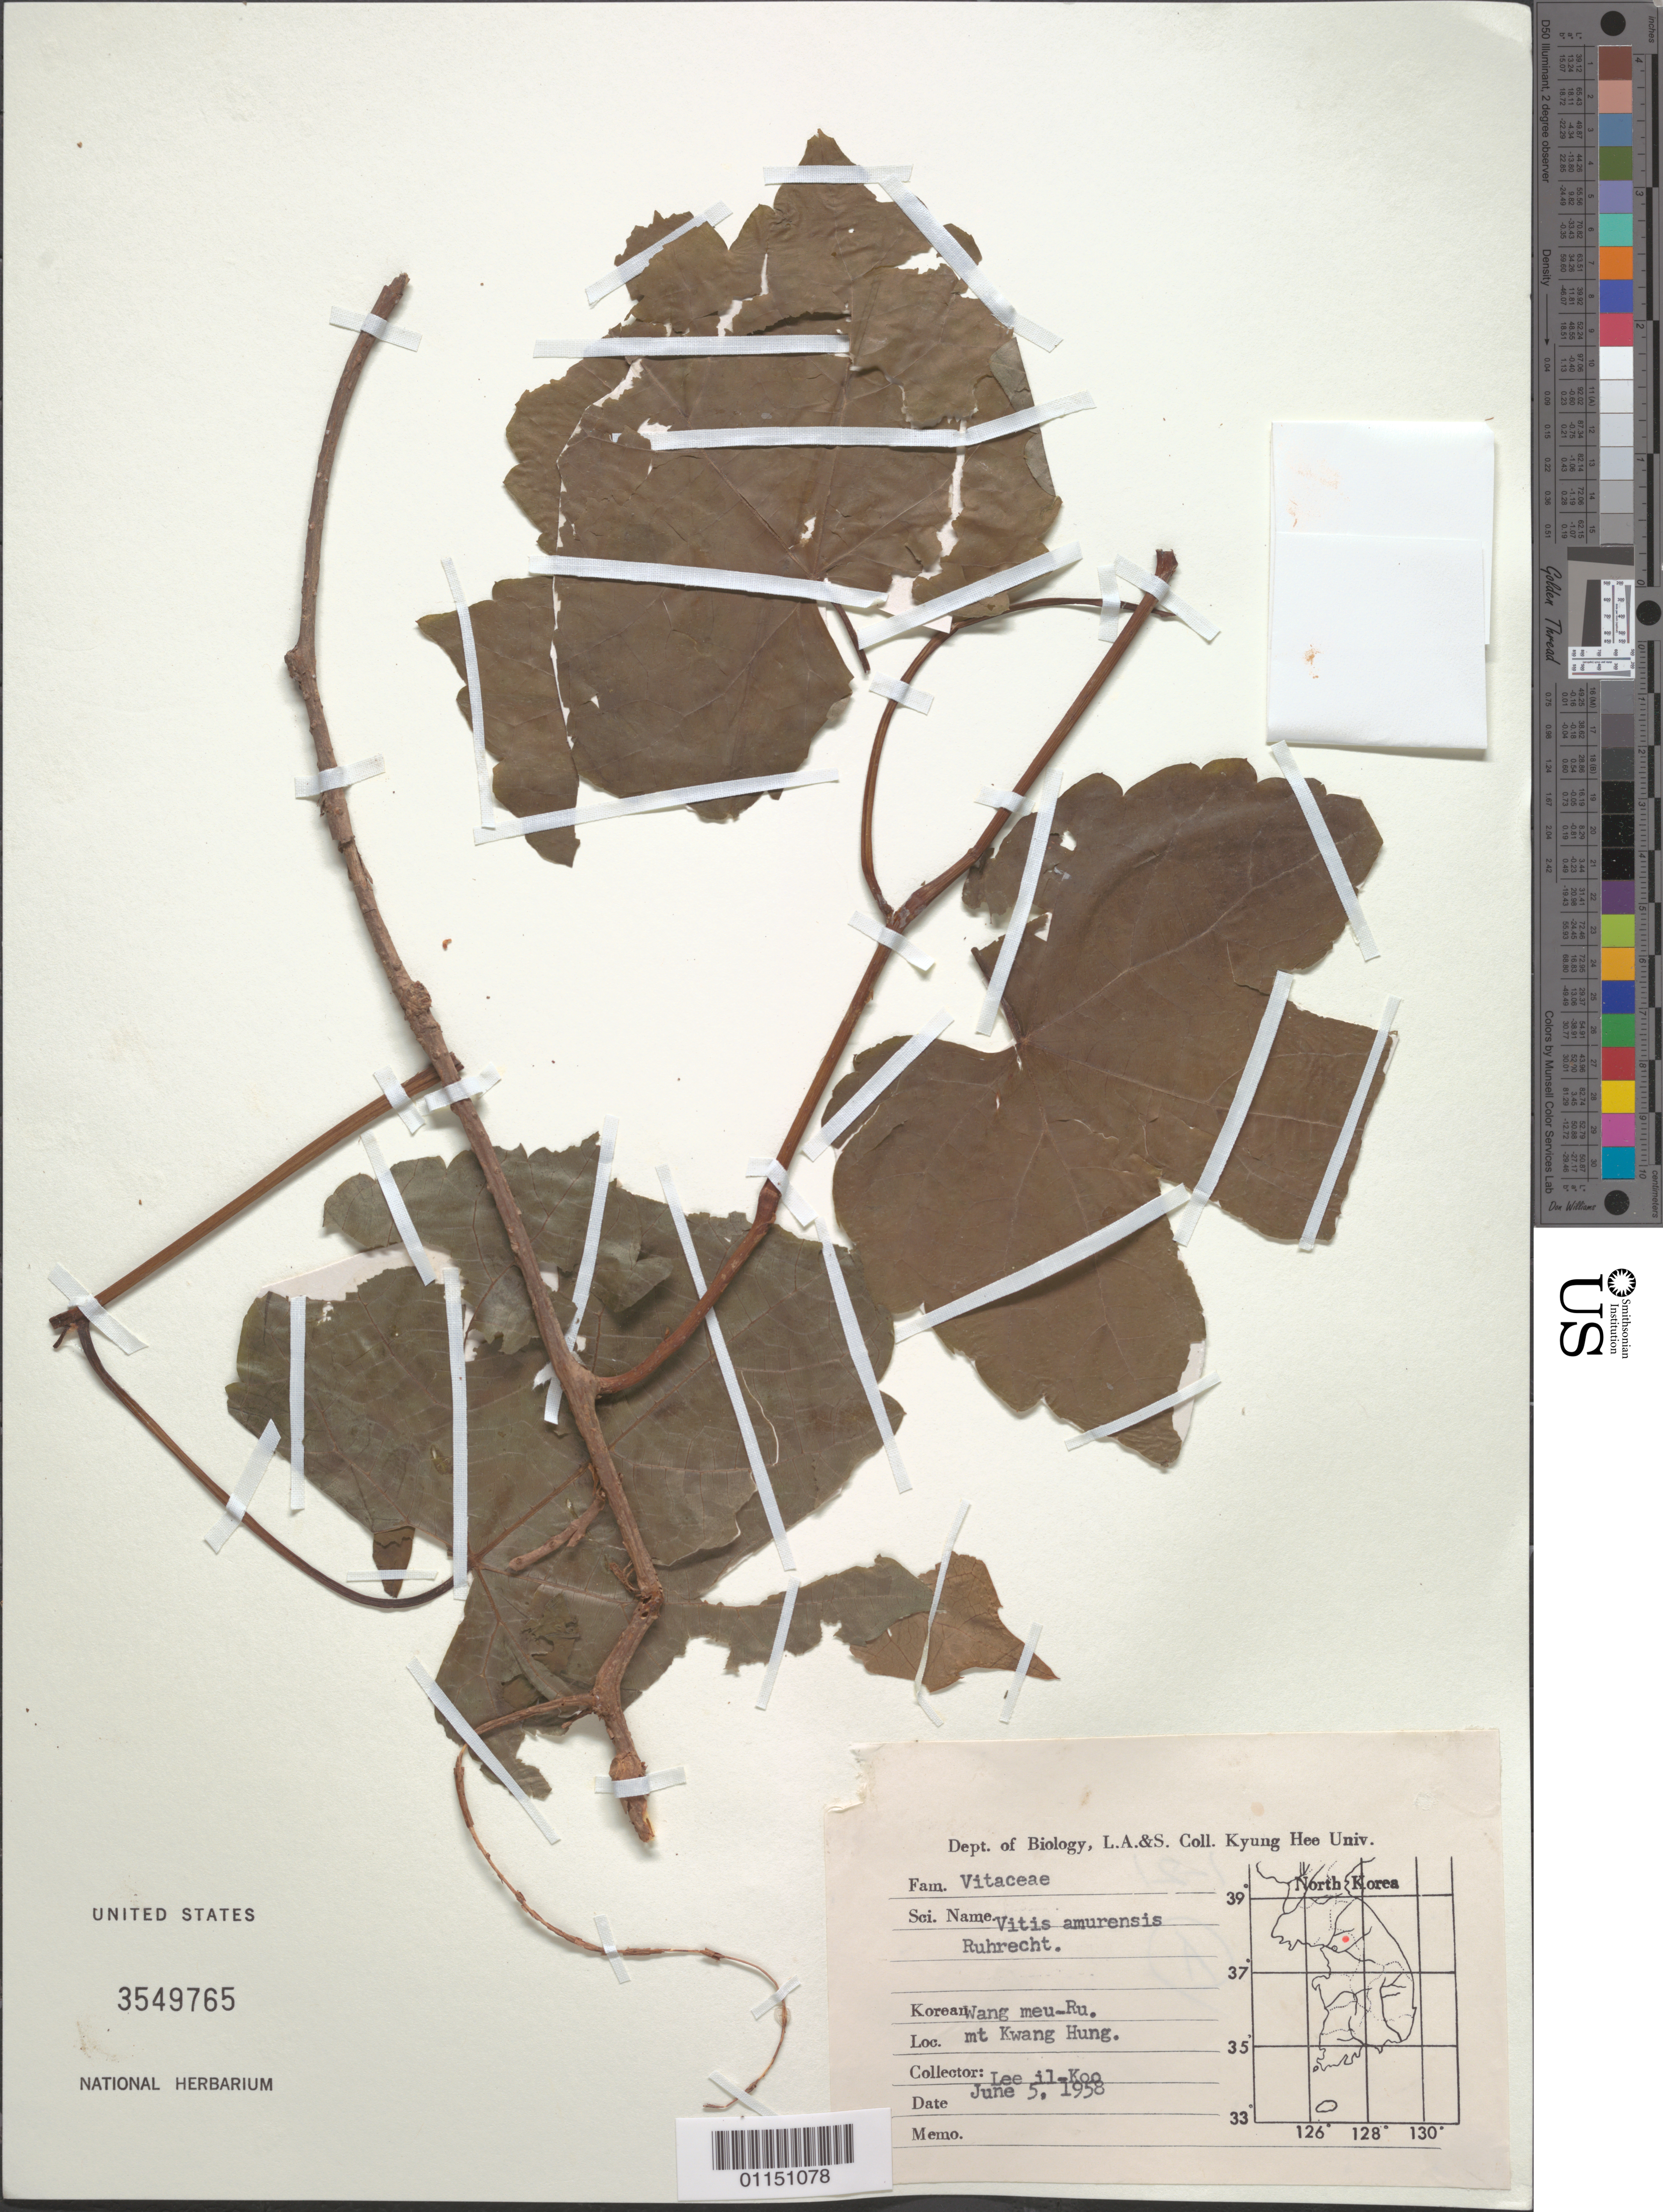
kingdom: Plantae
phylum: Tracheophyta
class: Magnoliopsida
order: Vitales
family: Vitaceae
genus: Vitis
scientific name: Vitis amurensis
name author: Rupr.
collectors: I. Lee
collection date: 1958-06-05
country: South Korea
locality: Wang Meu-Ru. Mt Kwang Hung.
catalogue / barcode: US 3549765